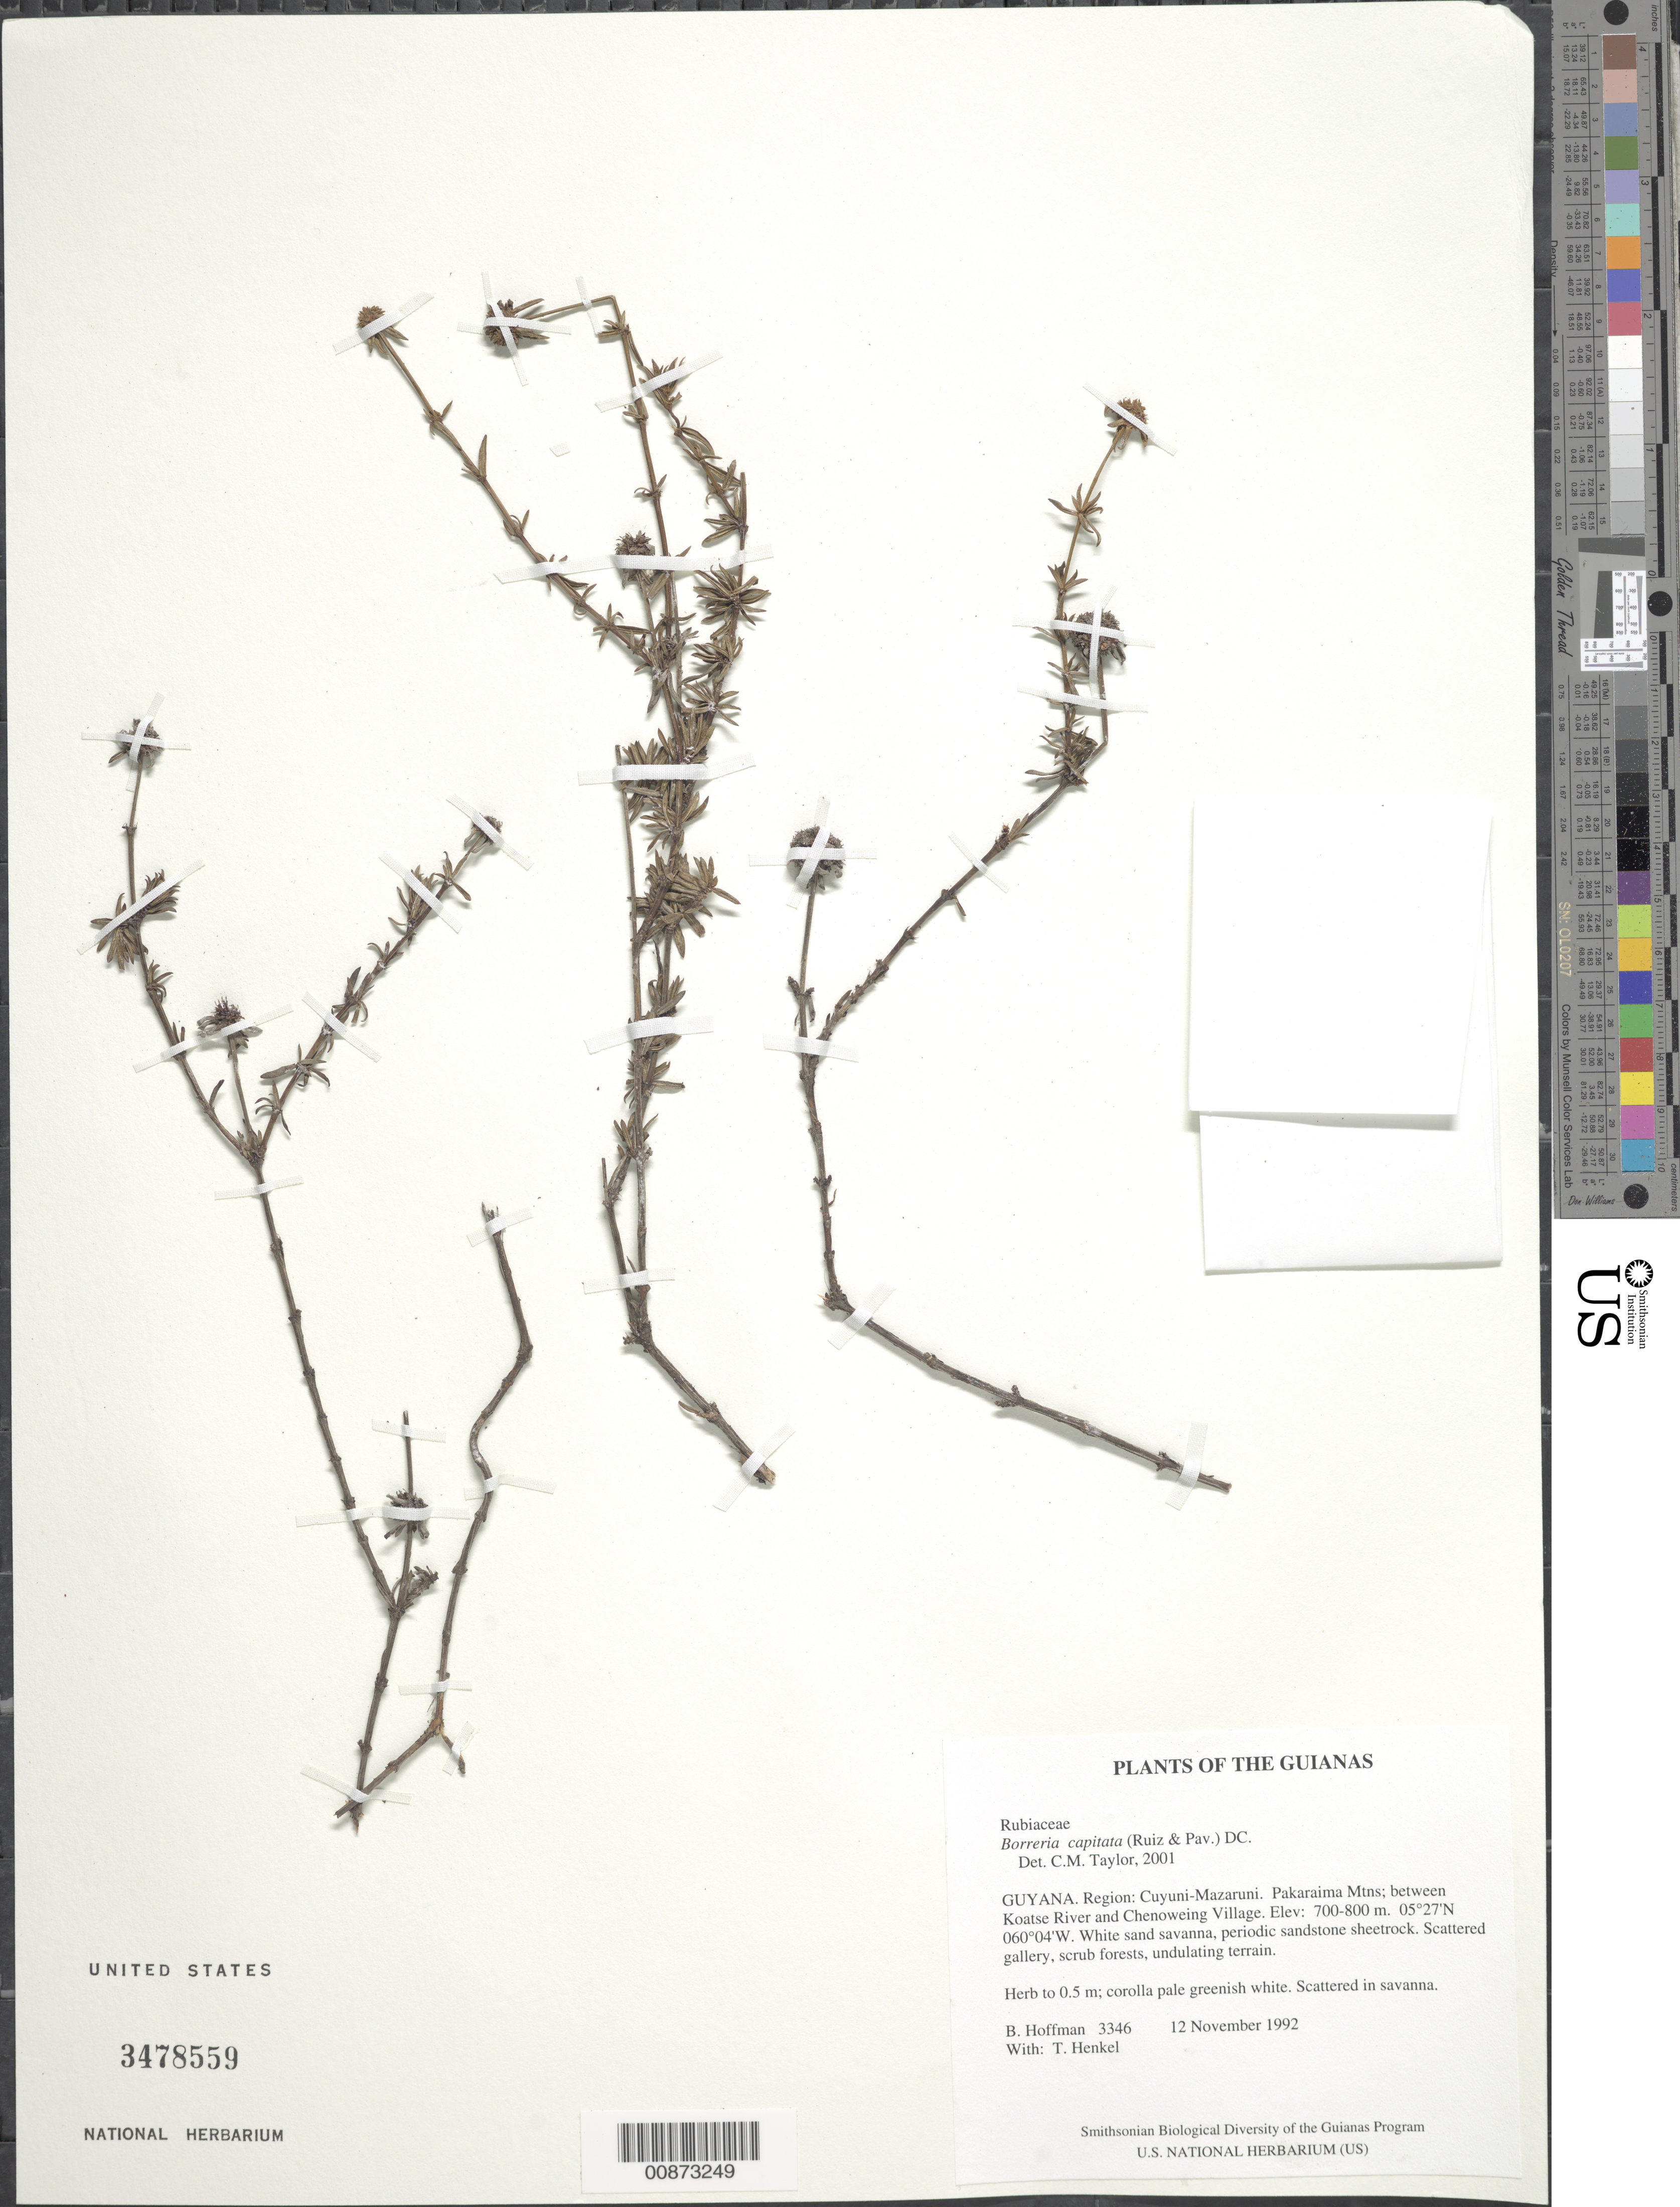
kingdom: Plantae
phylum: Tracheophyta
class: Magnoliopsida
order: Gentianales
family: Rubiaceae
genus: Borreria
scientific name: Borreria capitata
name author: (Ruiz & Pav.) DC.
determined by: Taylor, Charlotte M.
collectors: B. Hoffman & T. Henkel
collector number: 3346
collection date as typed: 12 November 1992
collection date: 1992-11-12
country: Guyana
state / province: Cuyuni-Mazaruni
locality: Pakaraima Mountains; between Koatse River and Chenoweing village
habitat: White sand savanna, periodic sandstone sheetrock. Scattered gallery, scrub forests, undulating terrain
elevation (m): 700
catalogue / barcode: US 3478559